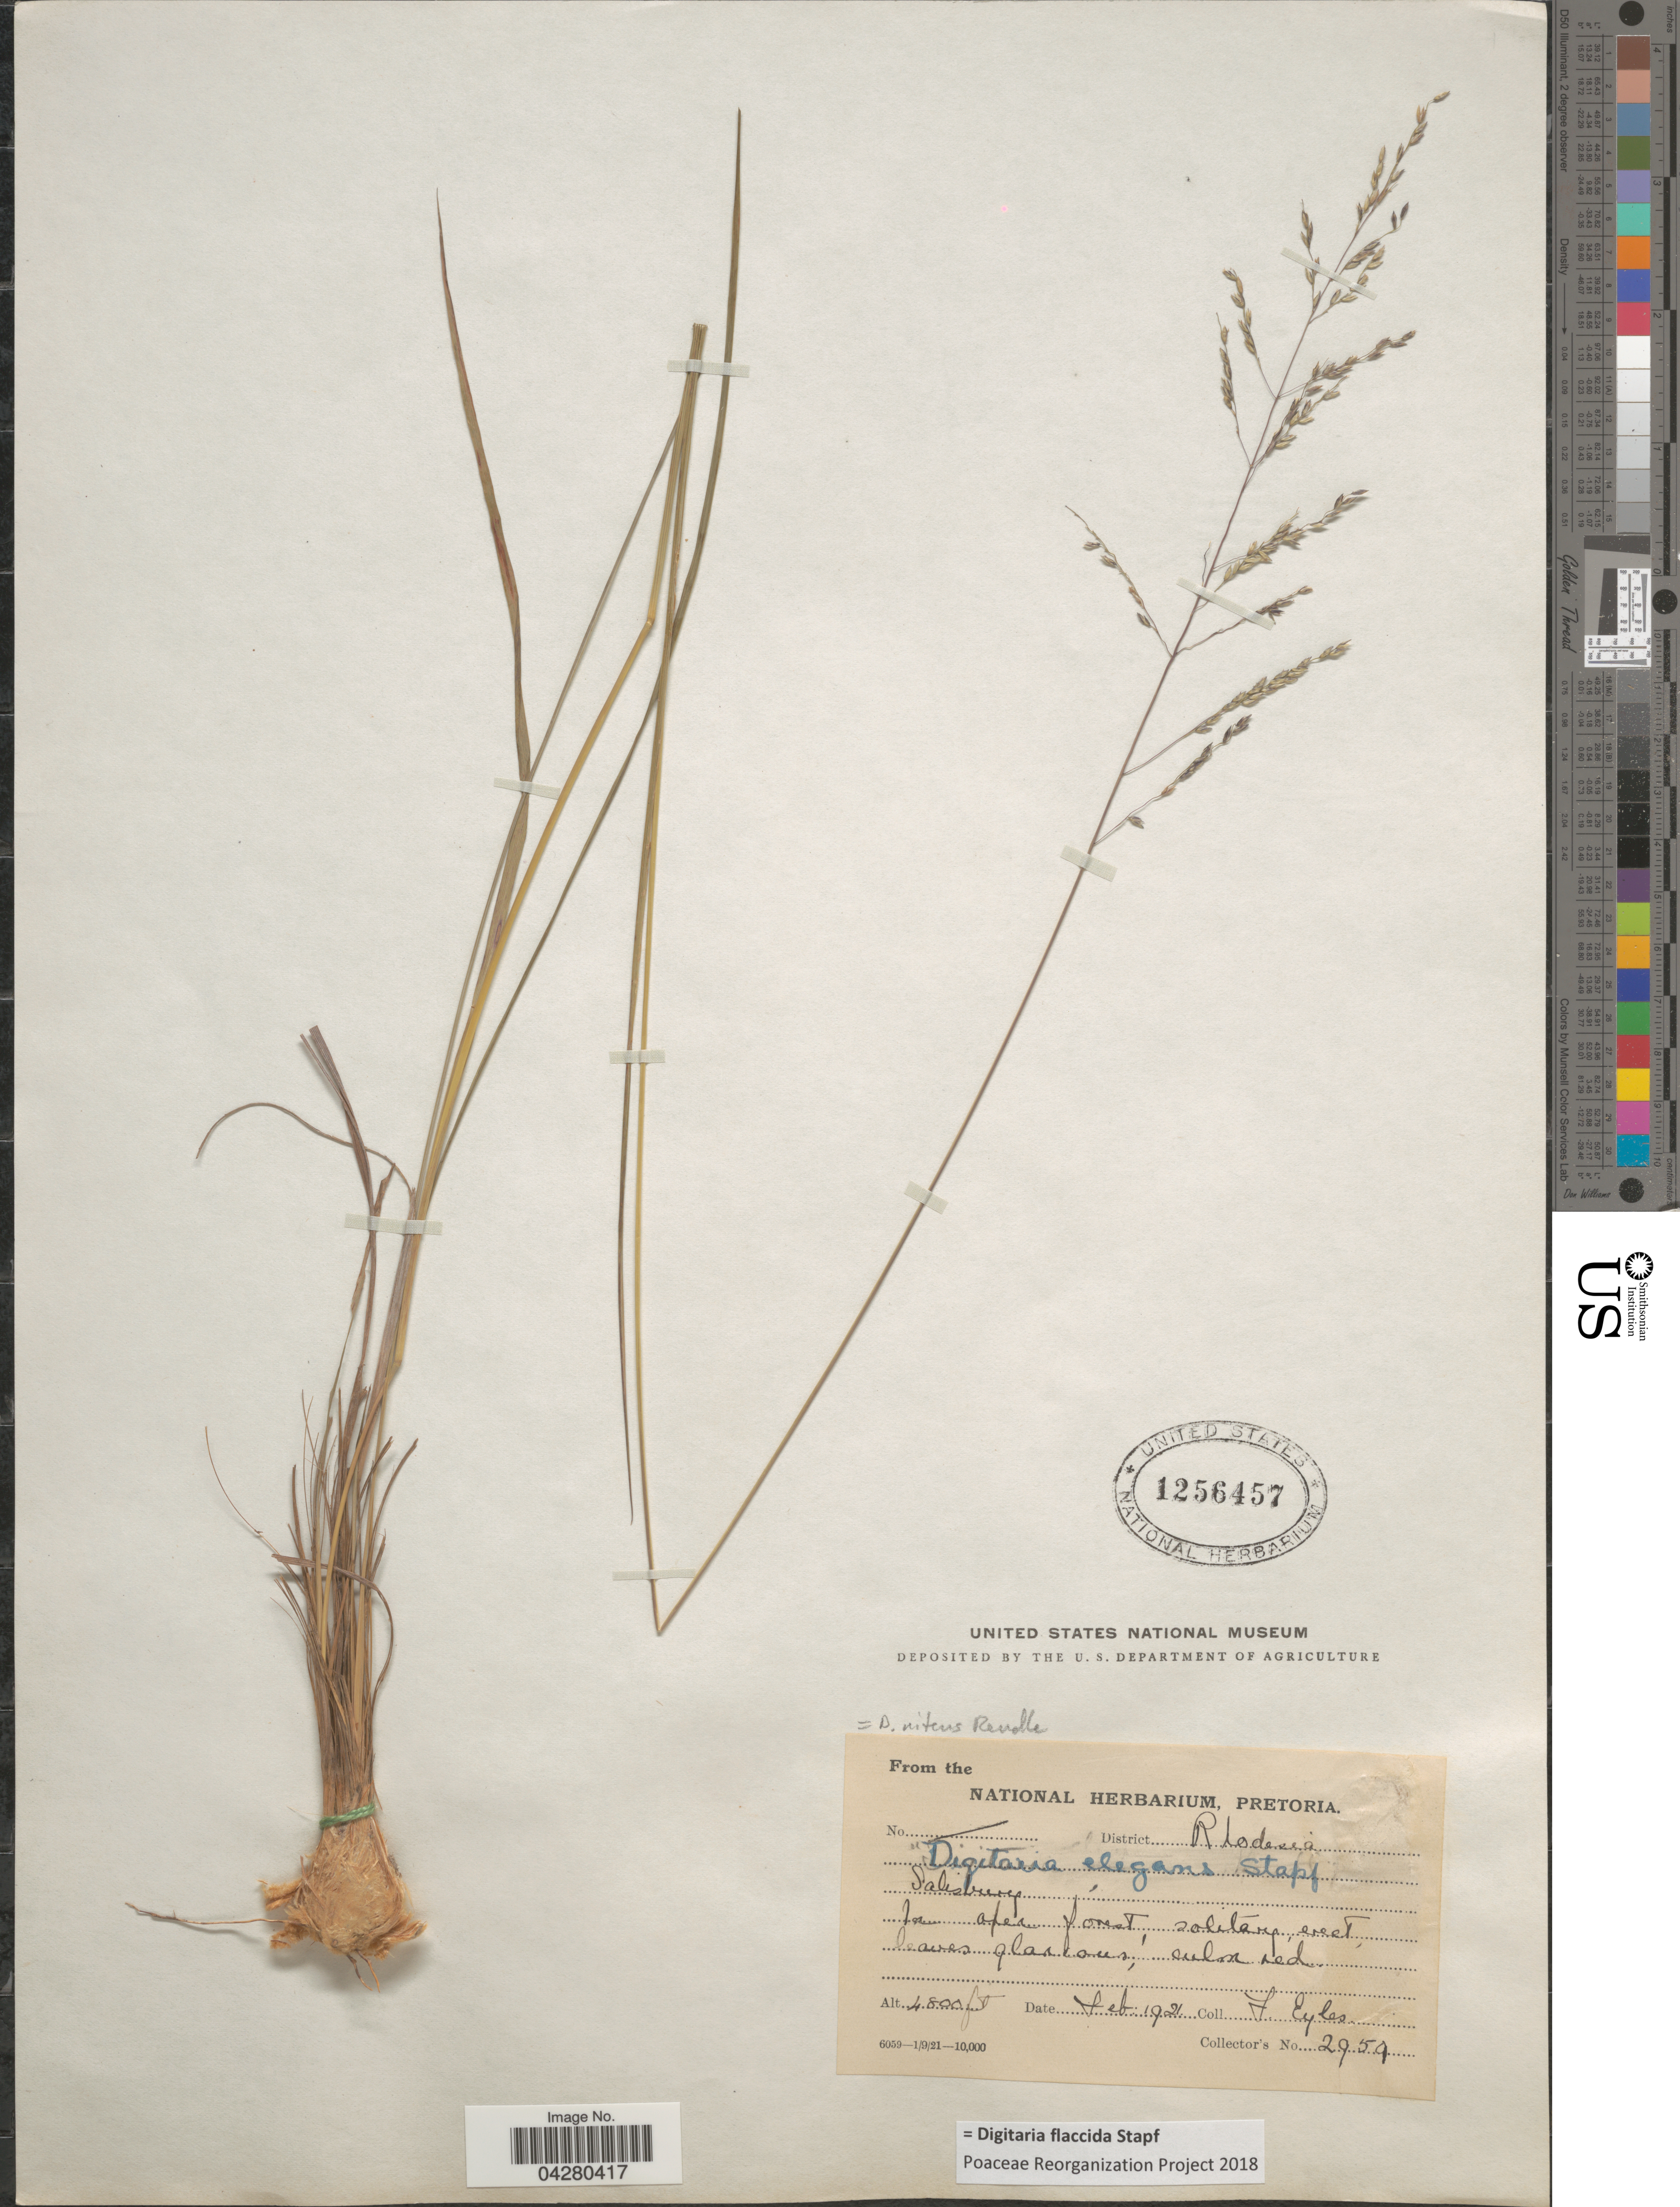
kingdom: Plantae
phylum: Tracheophyta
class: Liliopsida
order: Poales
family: Poaceae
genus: Digitaria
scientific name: Digitaria flaccida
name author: Stapf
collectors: F. Eyles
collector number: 2959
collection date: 1921-02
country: Zimbabwe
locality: District Rhodesia. Salisbury.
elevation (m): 1463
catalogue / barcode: US 1256457